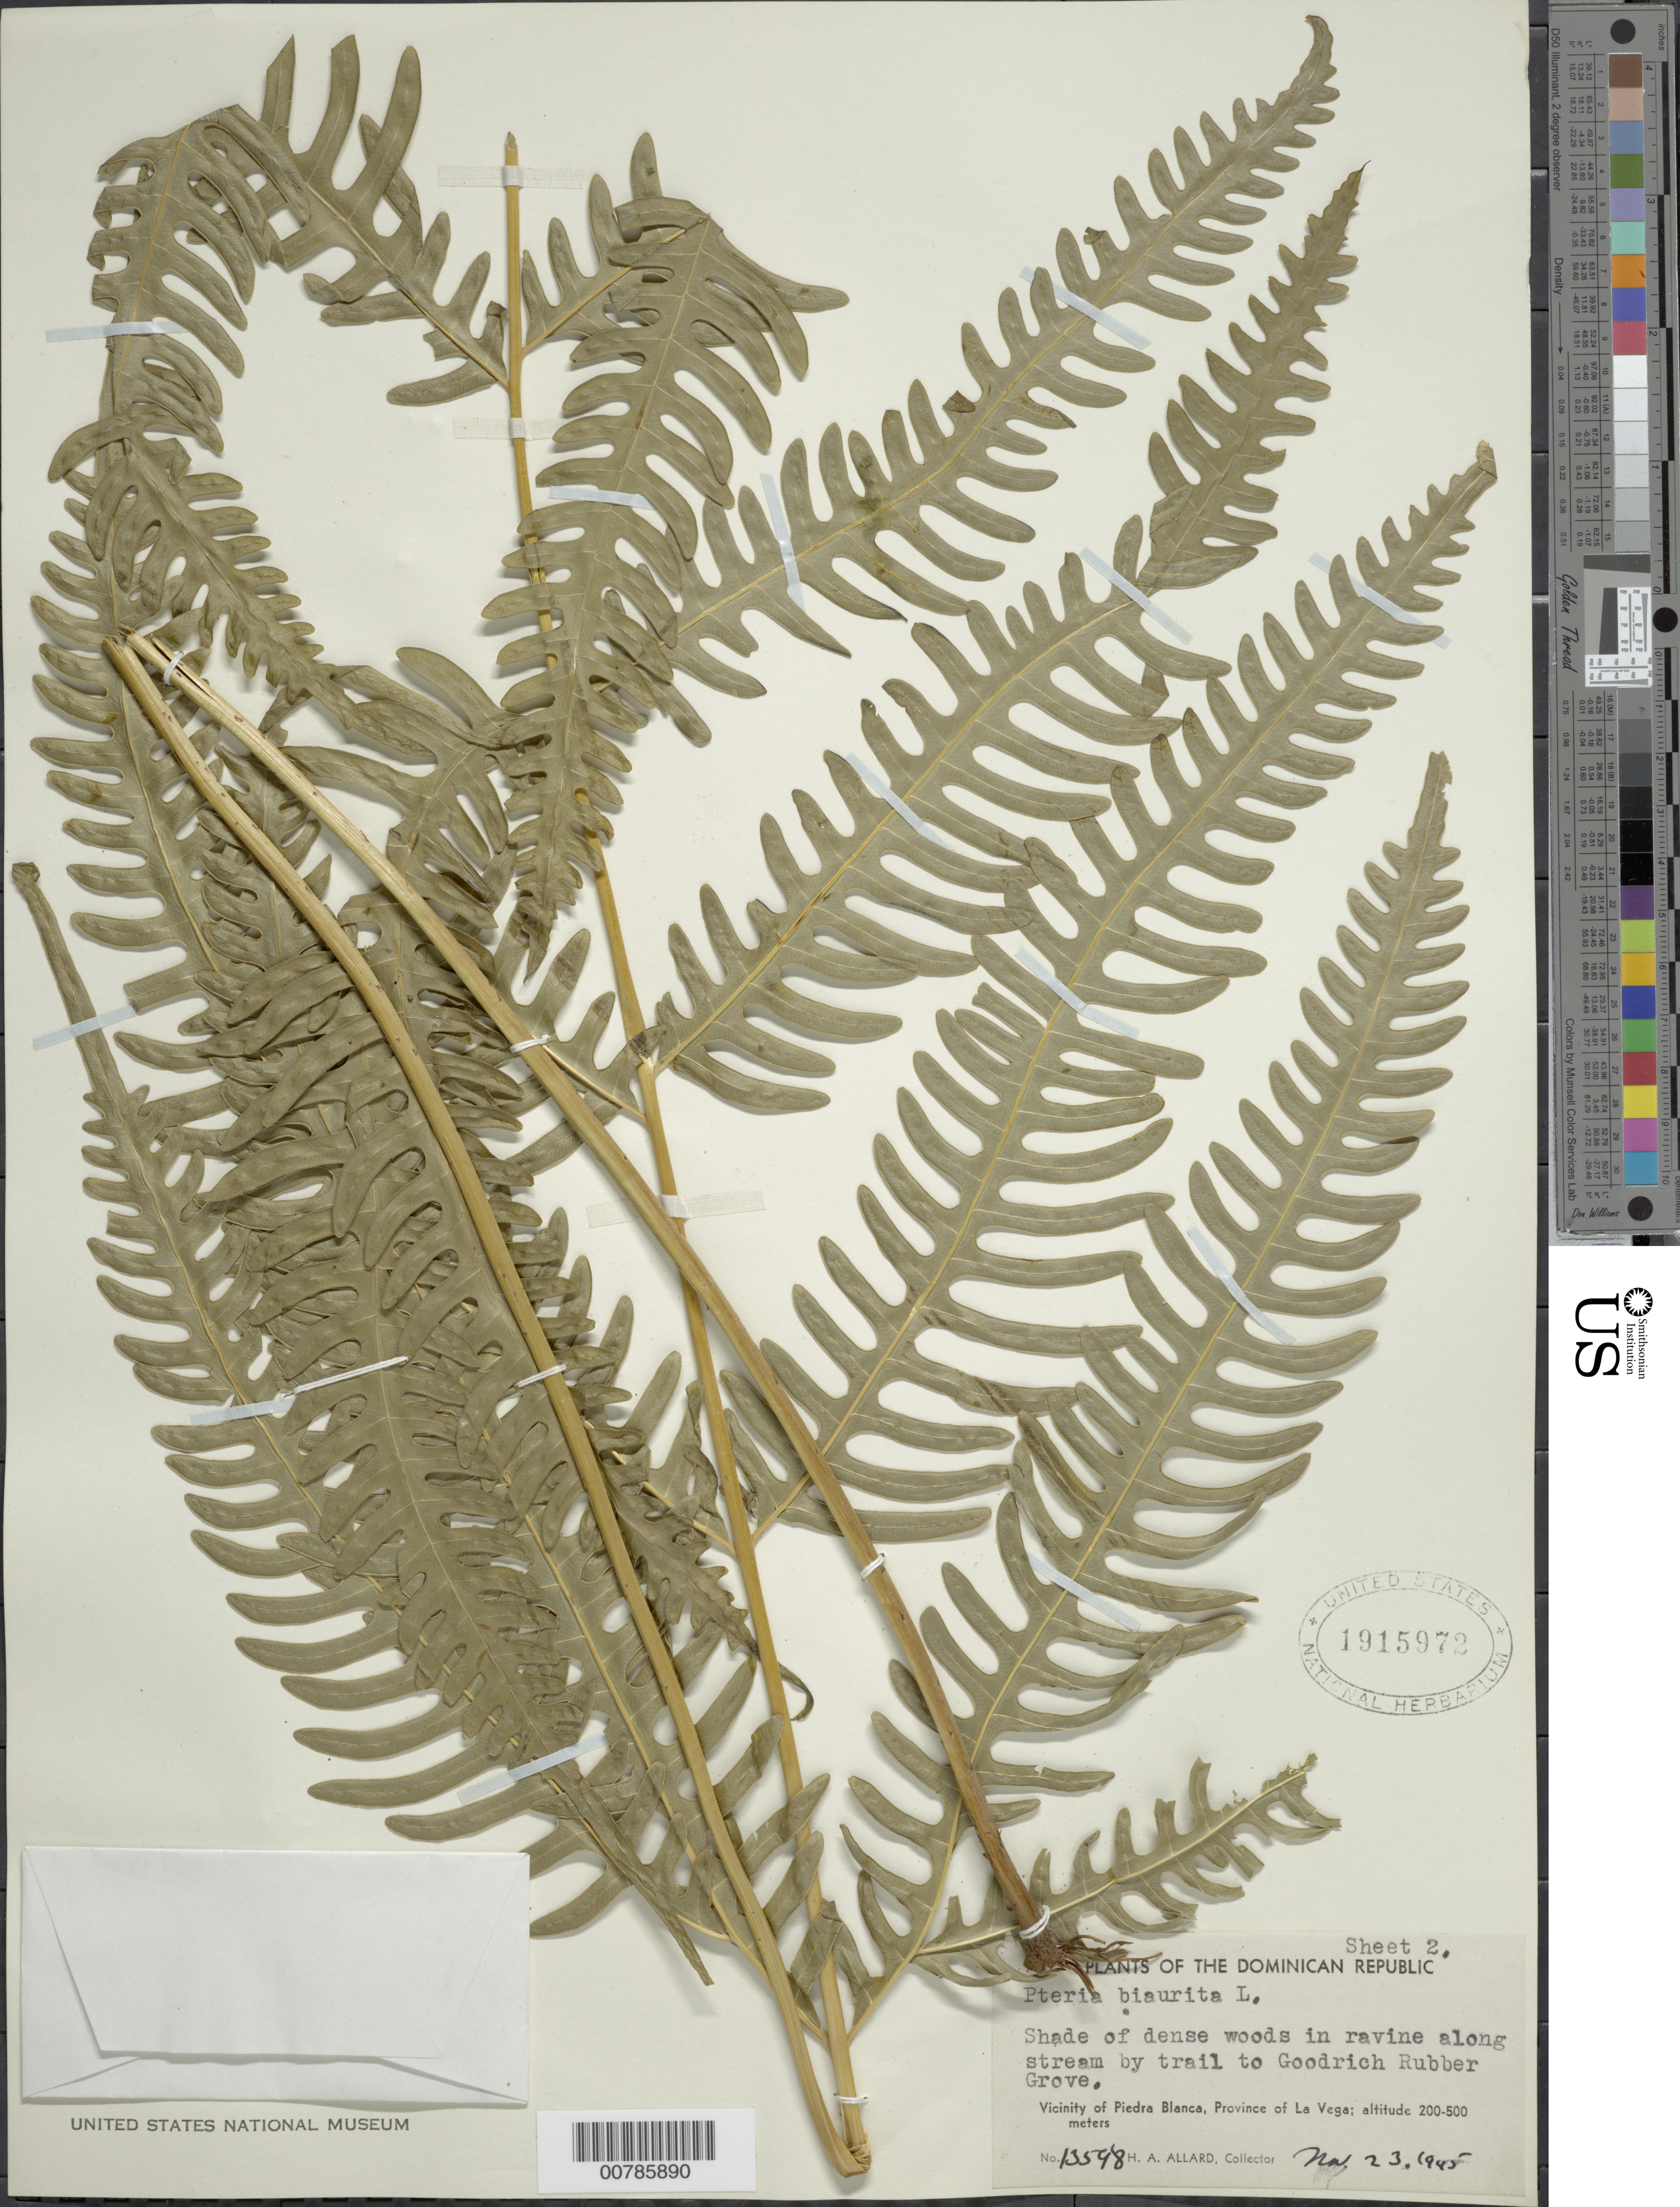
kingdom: Plantae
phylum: Tracheophyta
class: Polypodiopsida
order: Polypodiales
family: Pteridaceae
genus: Pteris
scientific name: Pteris biaurita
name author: L.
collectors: H. A. Allard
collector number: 13598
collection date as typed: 23 Nov 1945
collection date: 1945-11-23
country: Dominican Republic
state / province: La Vega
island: Hispaniola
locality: Piedra Blanca, vicinity; trail to Goodrich Rubber Grove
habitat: Shade of dense woods in ravine along stream by trail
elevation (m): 200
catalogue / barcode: US 1915972